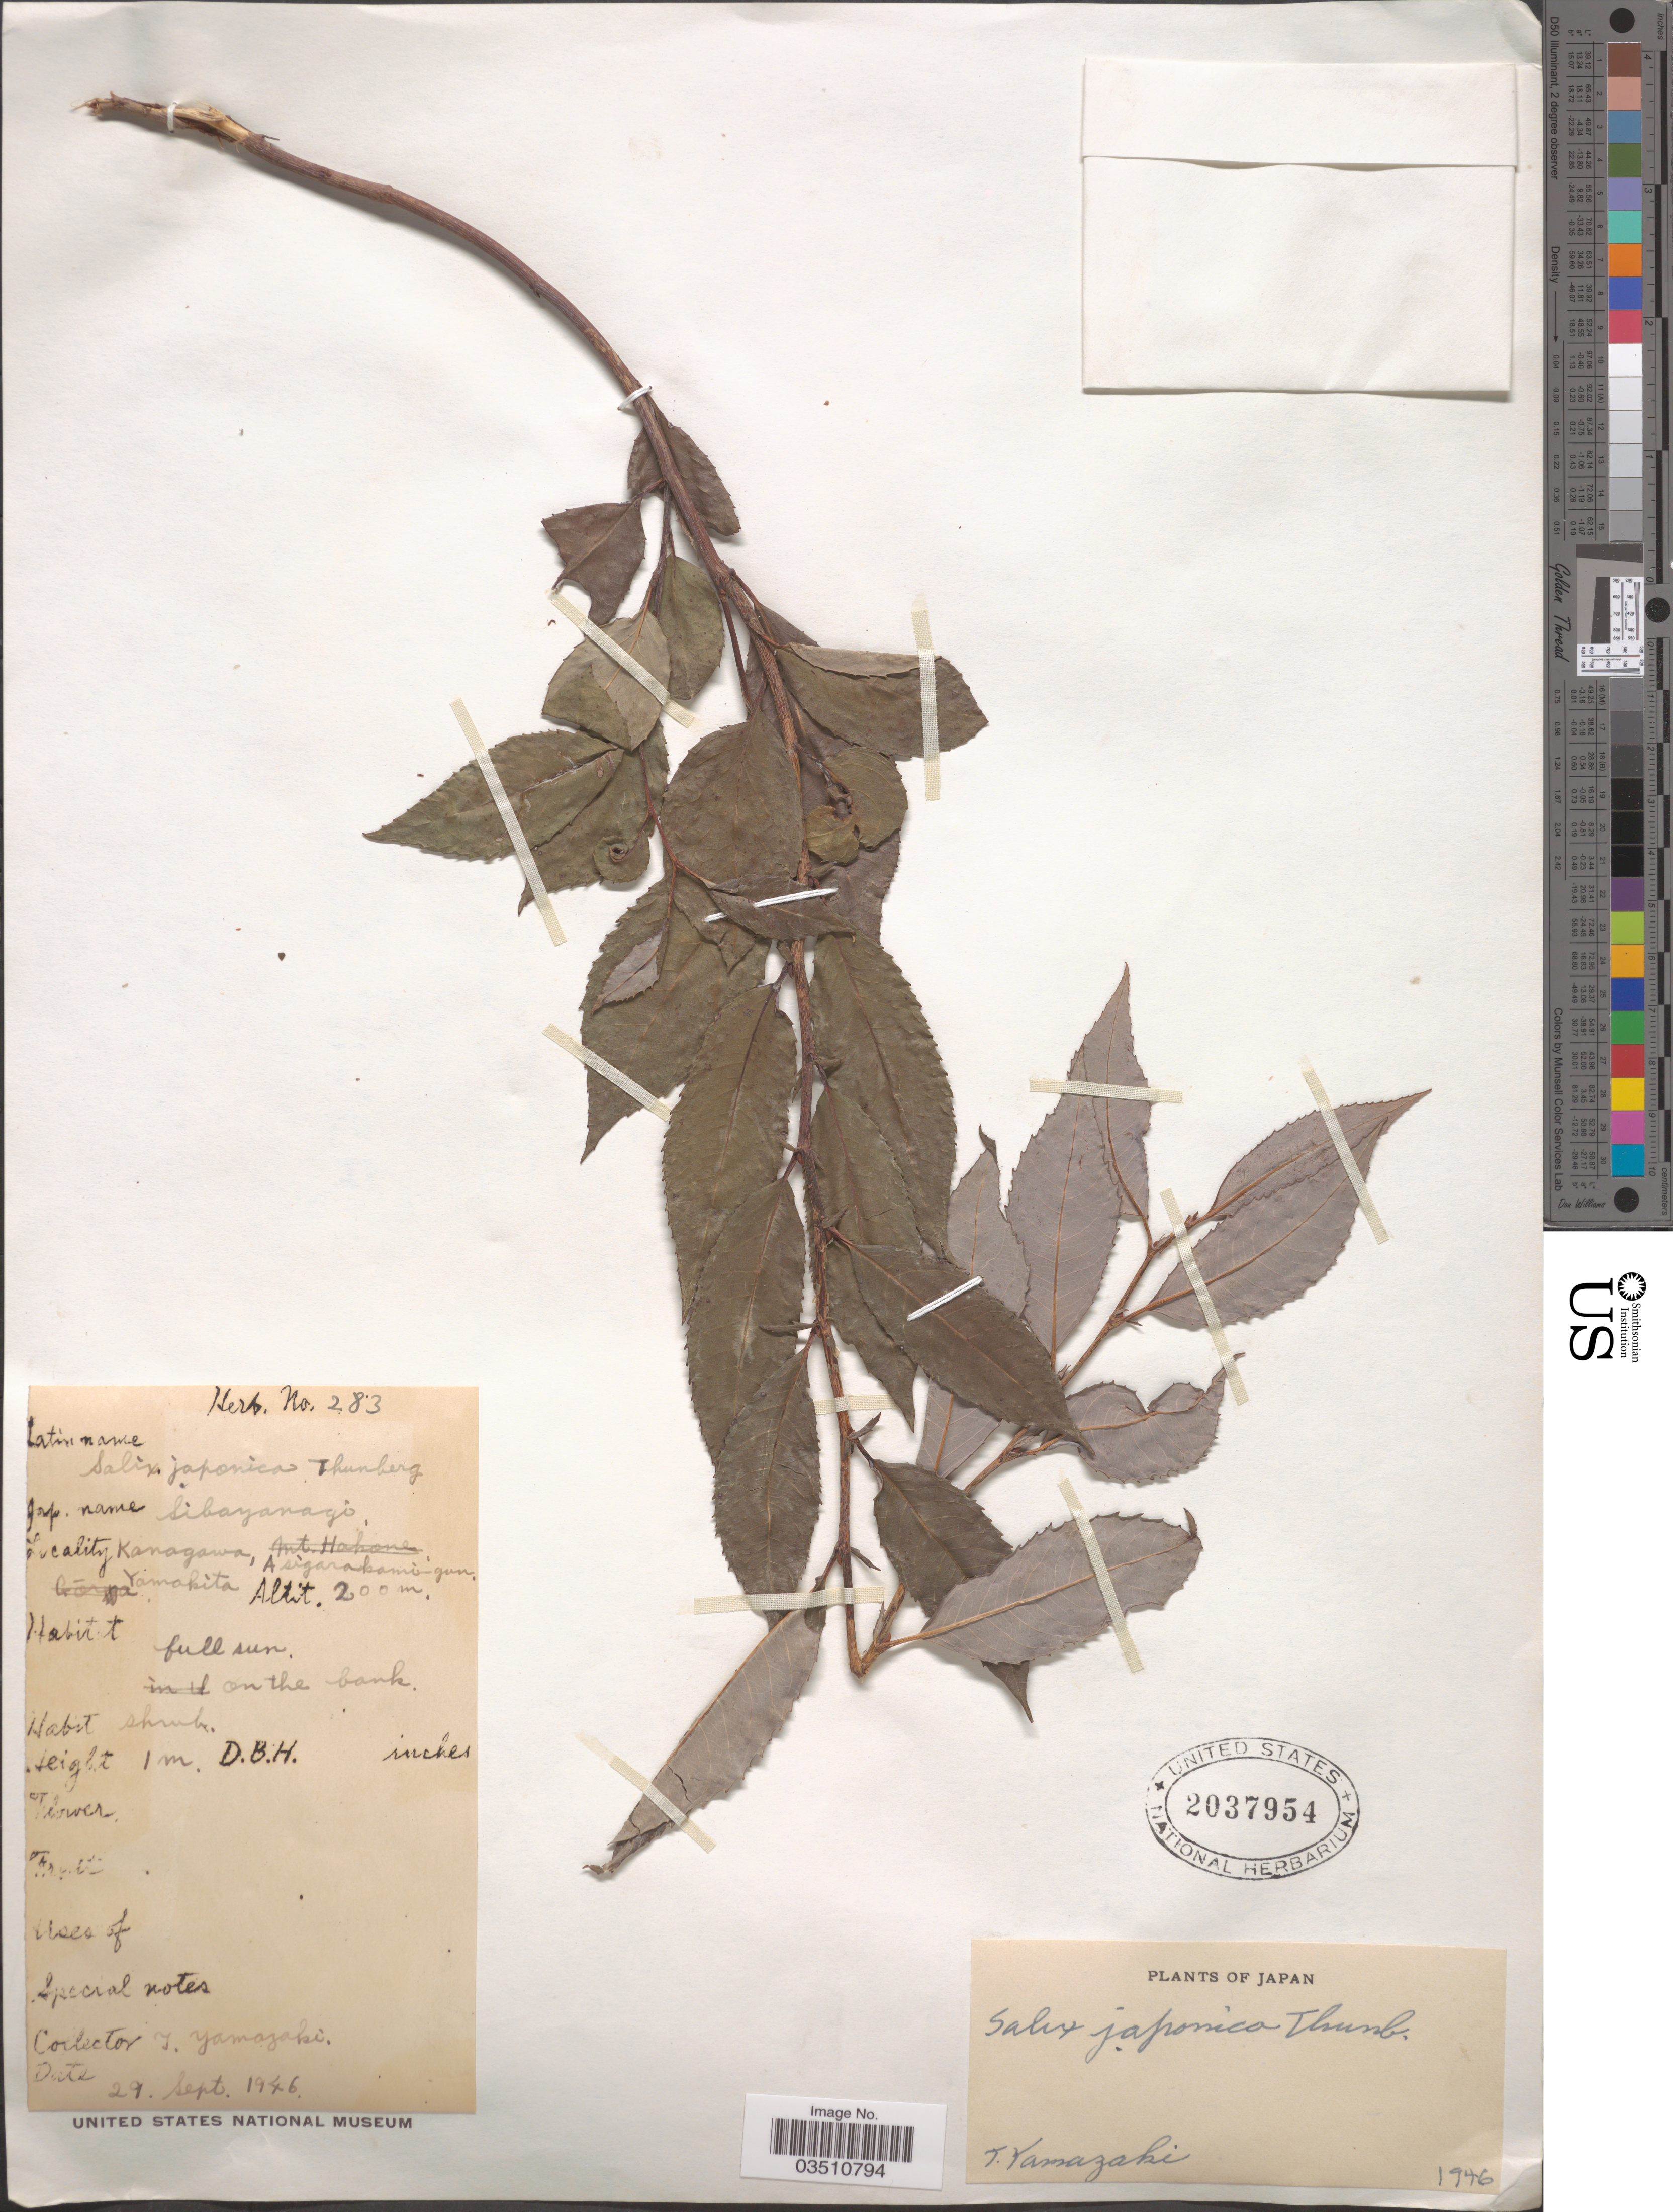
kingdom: Plantae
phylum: Tracheophyta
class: Magnoliopsida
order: Malpighiales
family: Salicaceae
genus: Salix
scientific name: Salix japonica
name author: Thunb.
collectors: T. Yamazaki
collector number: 283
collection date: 1946-09-29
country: Japan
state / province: Kanagawa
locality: Kanagawa, Asigarakami-gun, Yamakita.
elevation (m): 200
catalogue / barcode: US 2037954